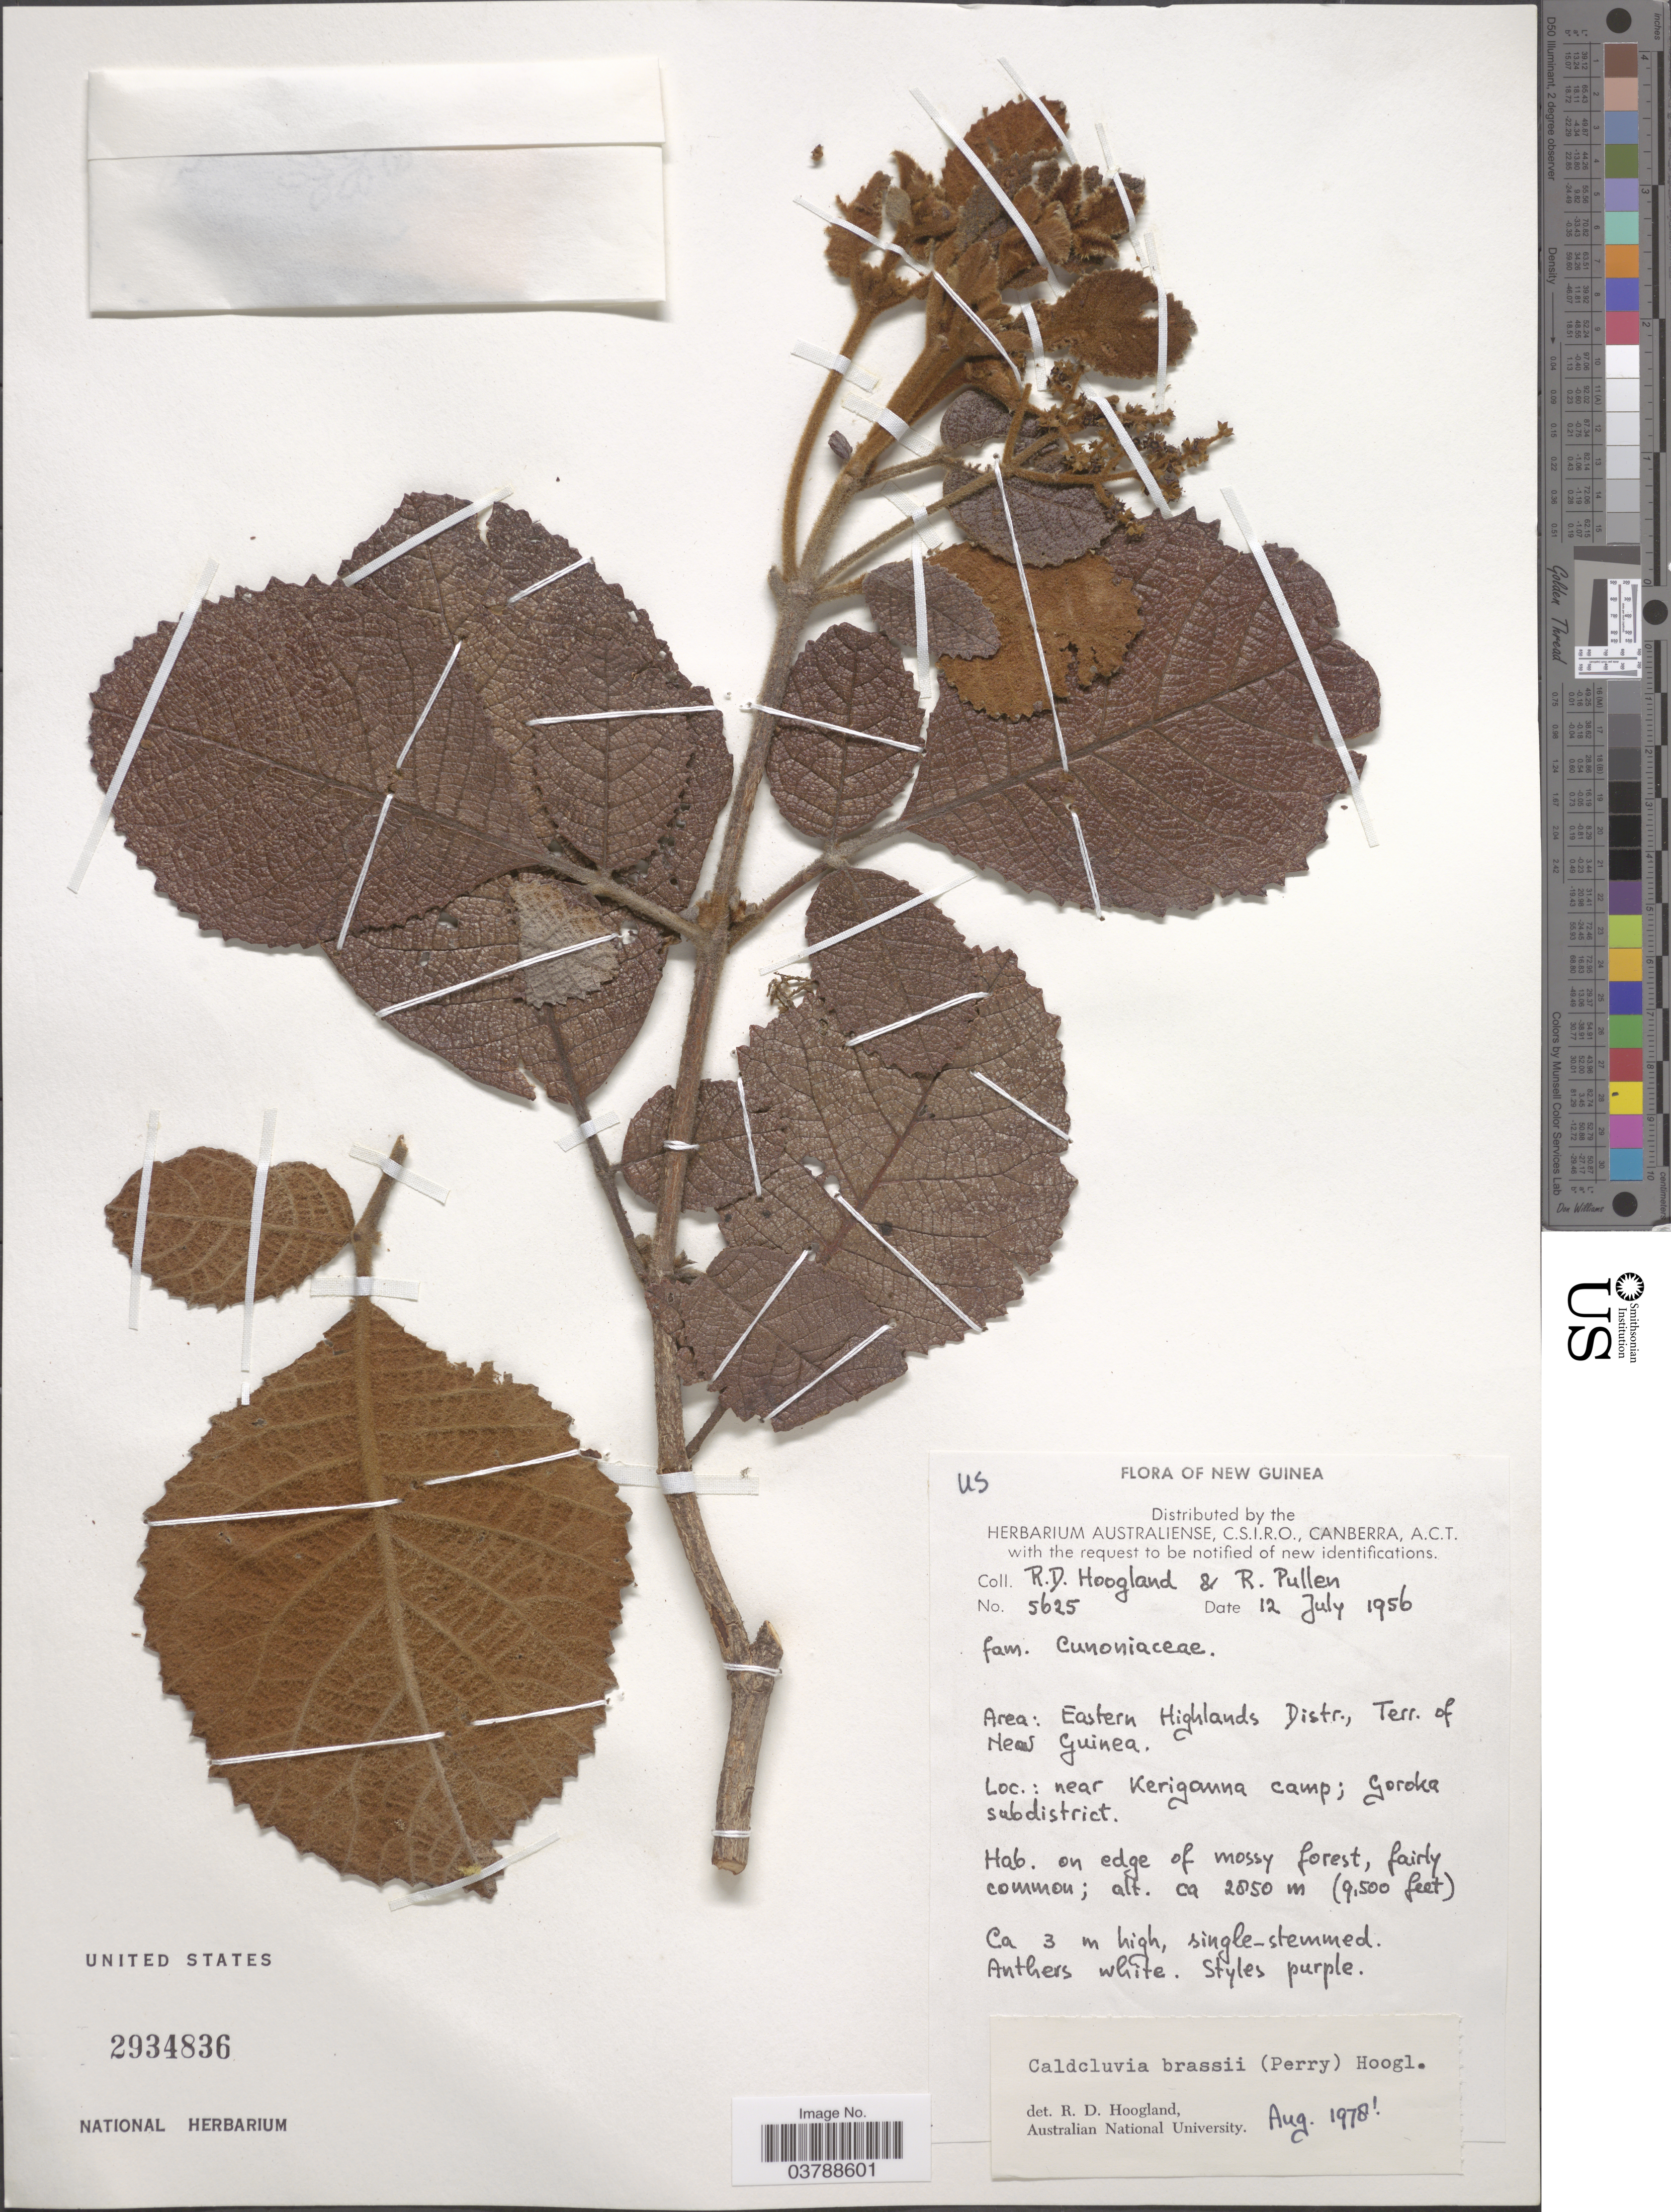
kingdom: Plantae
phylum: Tracheophyta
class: Magnoliopsida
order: Oxalidales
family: Cunoniaceae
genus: Caldcluvia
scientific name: Caldcluvia brassii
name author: (L.M. Perry) Hoogland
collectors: R. D. Hoogland & R. Pullen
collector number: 5625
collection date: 1956-07-12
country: Papua New Guinea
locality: New Guinea. Area: Eastern Highlands Distr.,Terr. of New Guinea. Near Keriganna camp; Goroka subdistrict.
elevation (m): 2896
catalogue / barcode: US 2934836